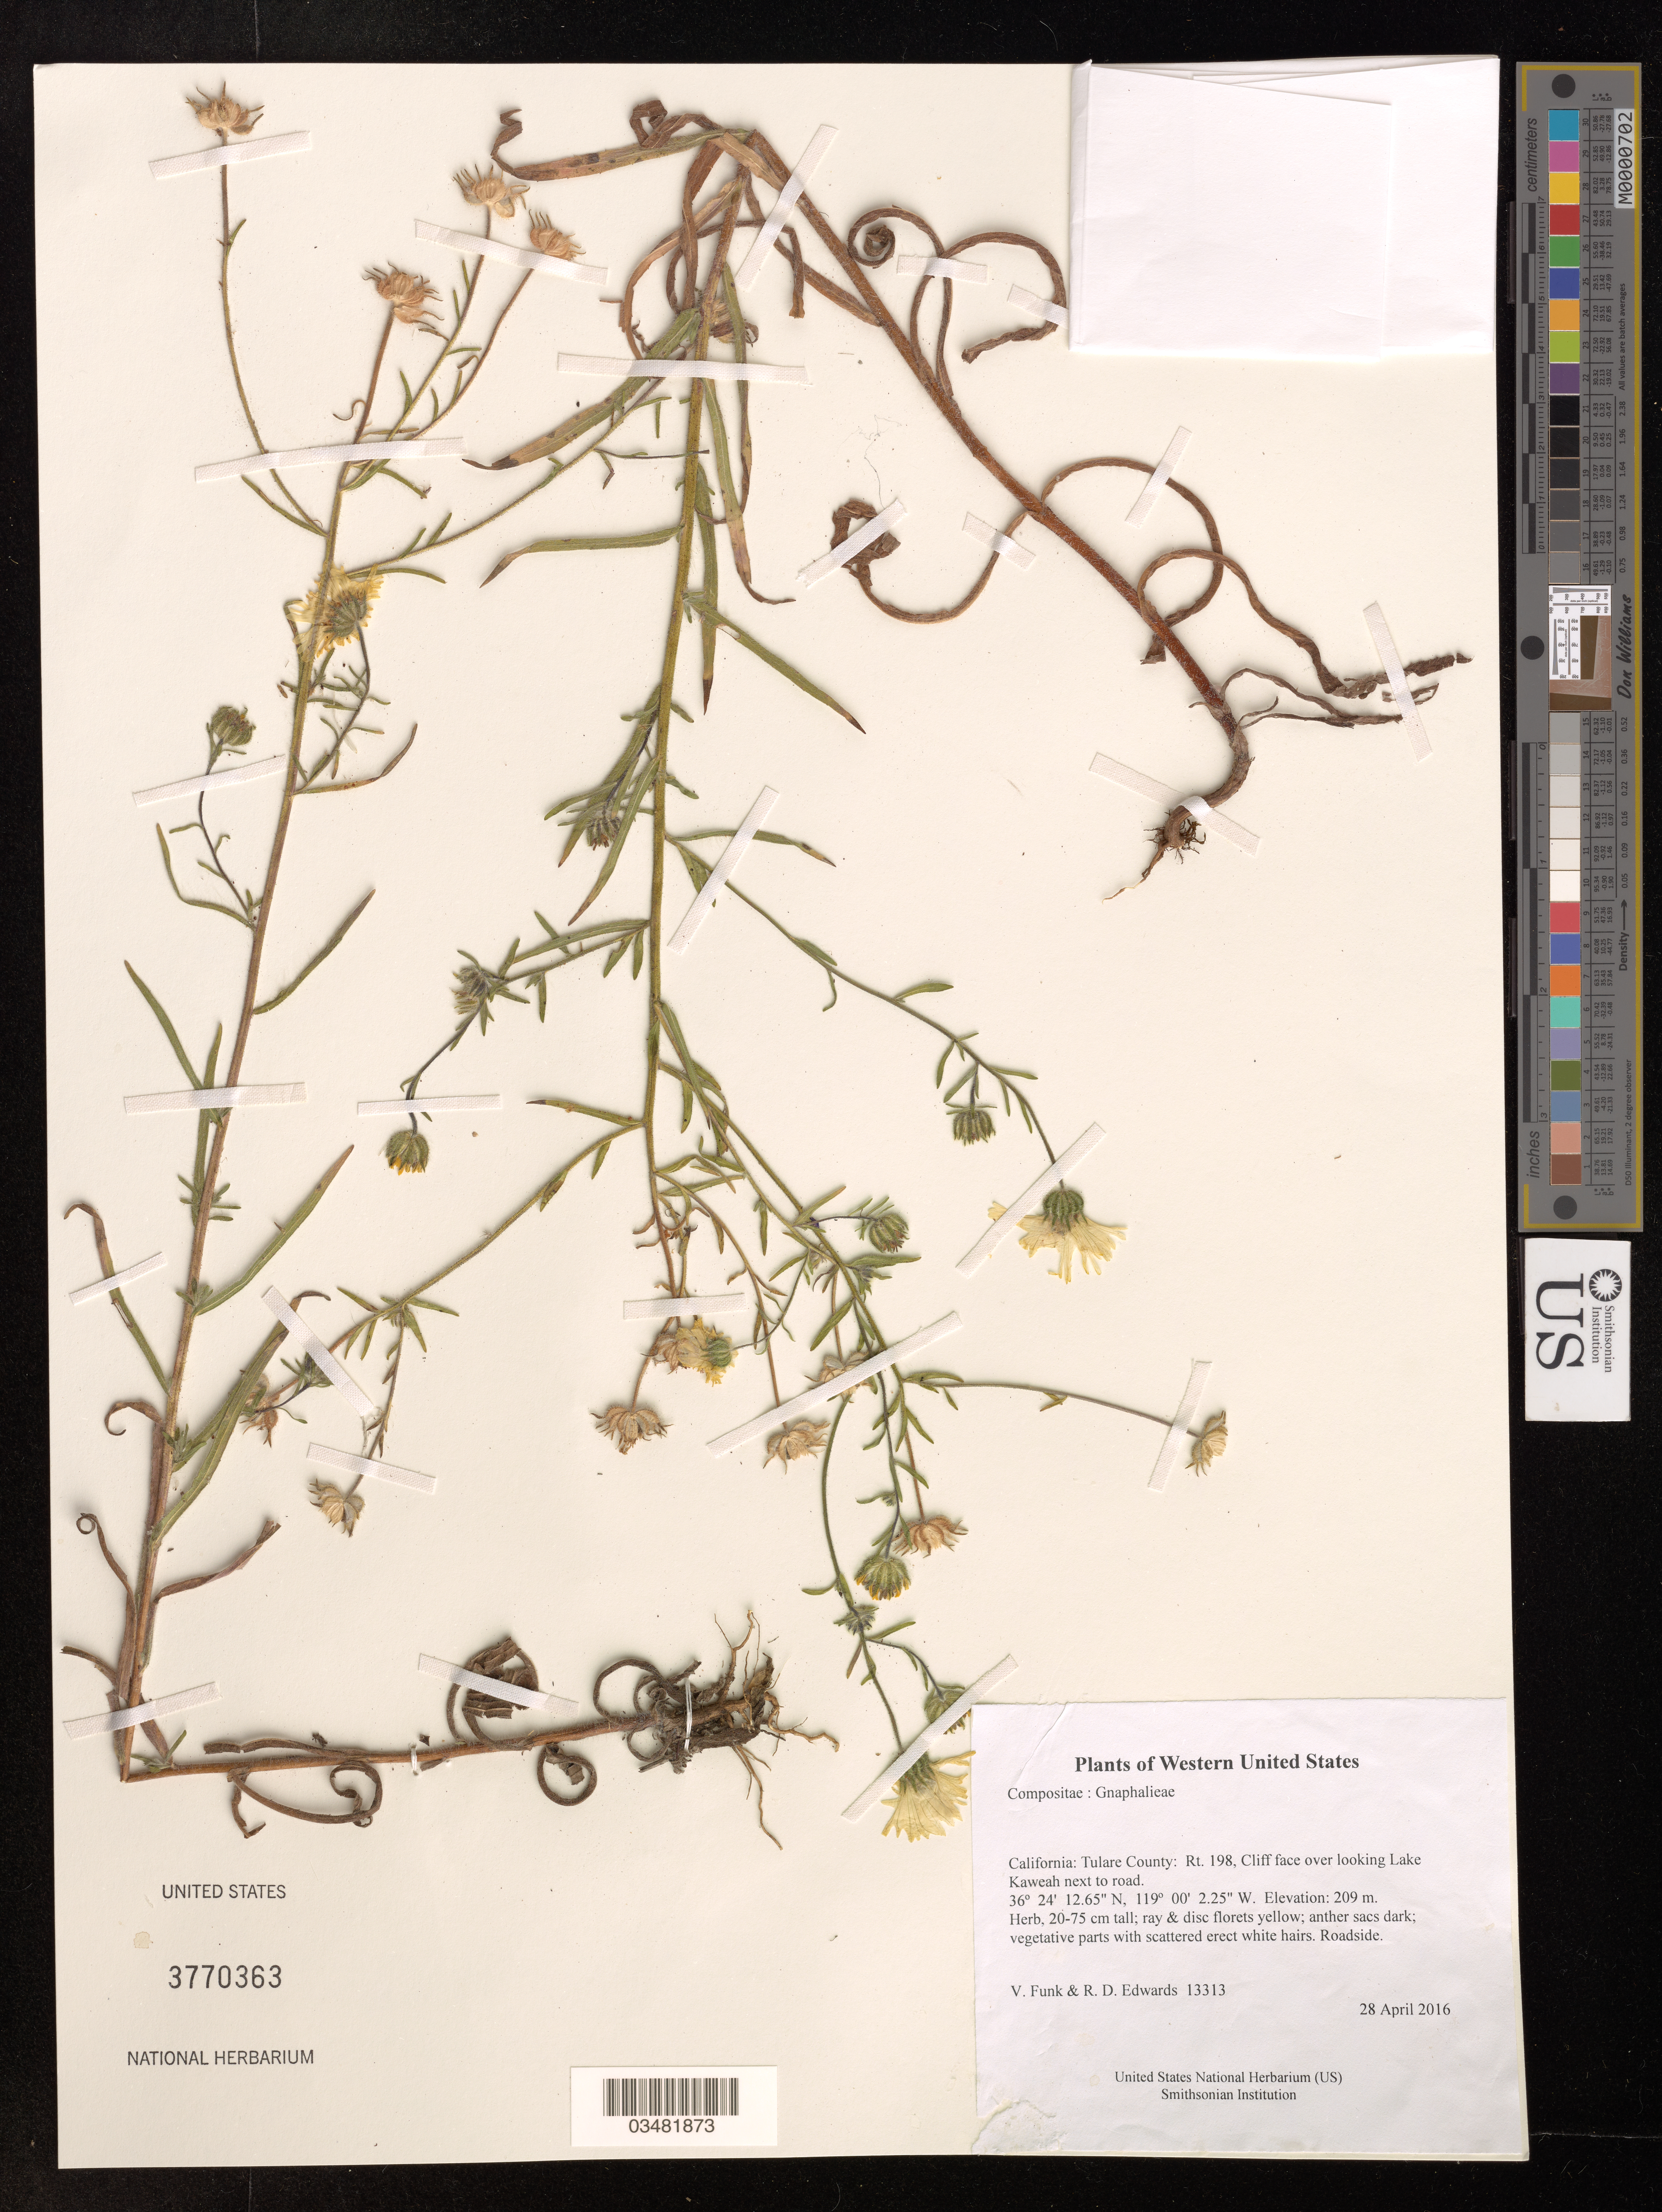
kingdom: Plantae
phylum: Tracheophyta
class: Magnoliopsida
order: Asterales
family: Asteraceae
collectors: R.D. Edwards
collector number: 13313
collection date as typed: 28 April 2016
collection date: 2016-04-28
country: United States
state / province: California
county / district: Tulare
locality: Rt. 198, Cliff face over looking Lake Kaweah next to road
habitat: Roadside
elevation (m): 209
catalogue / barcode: US 3770363